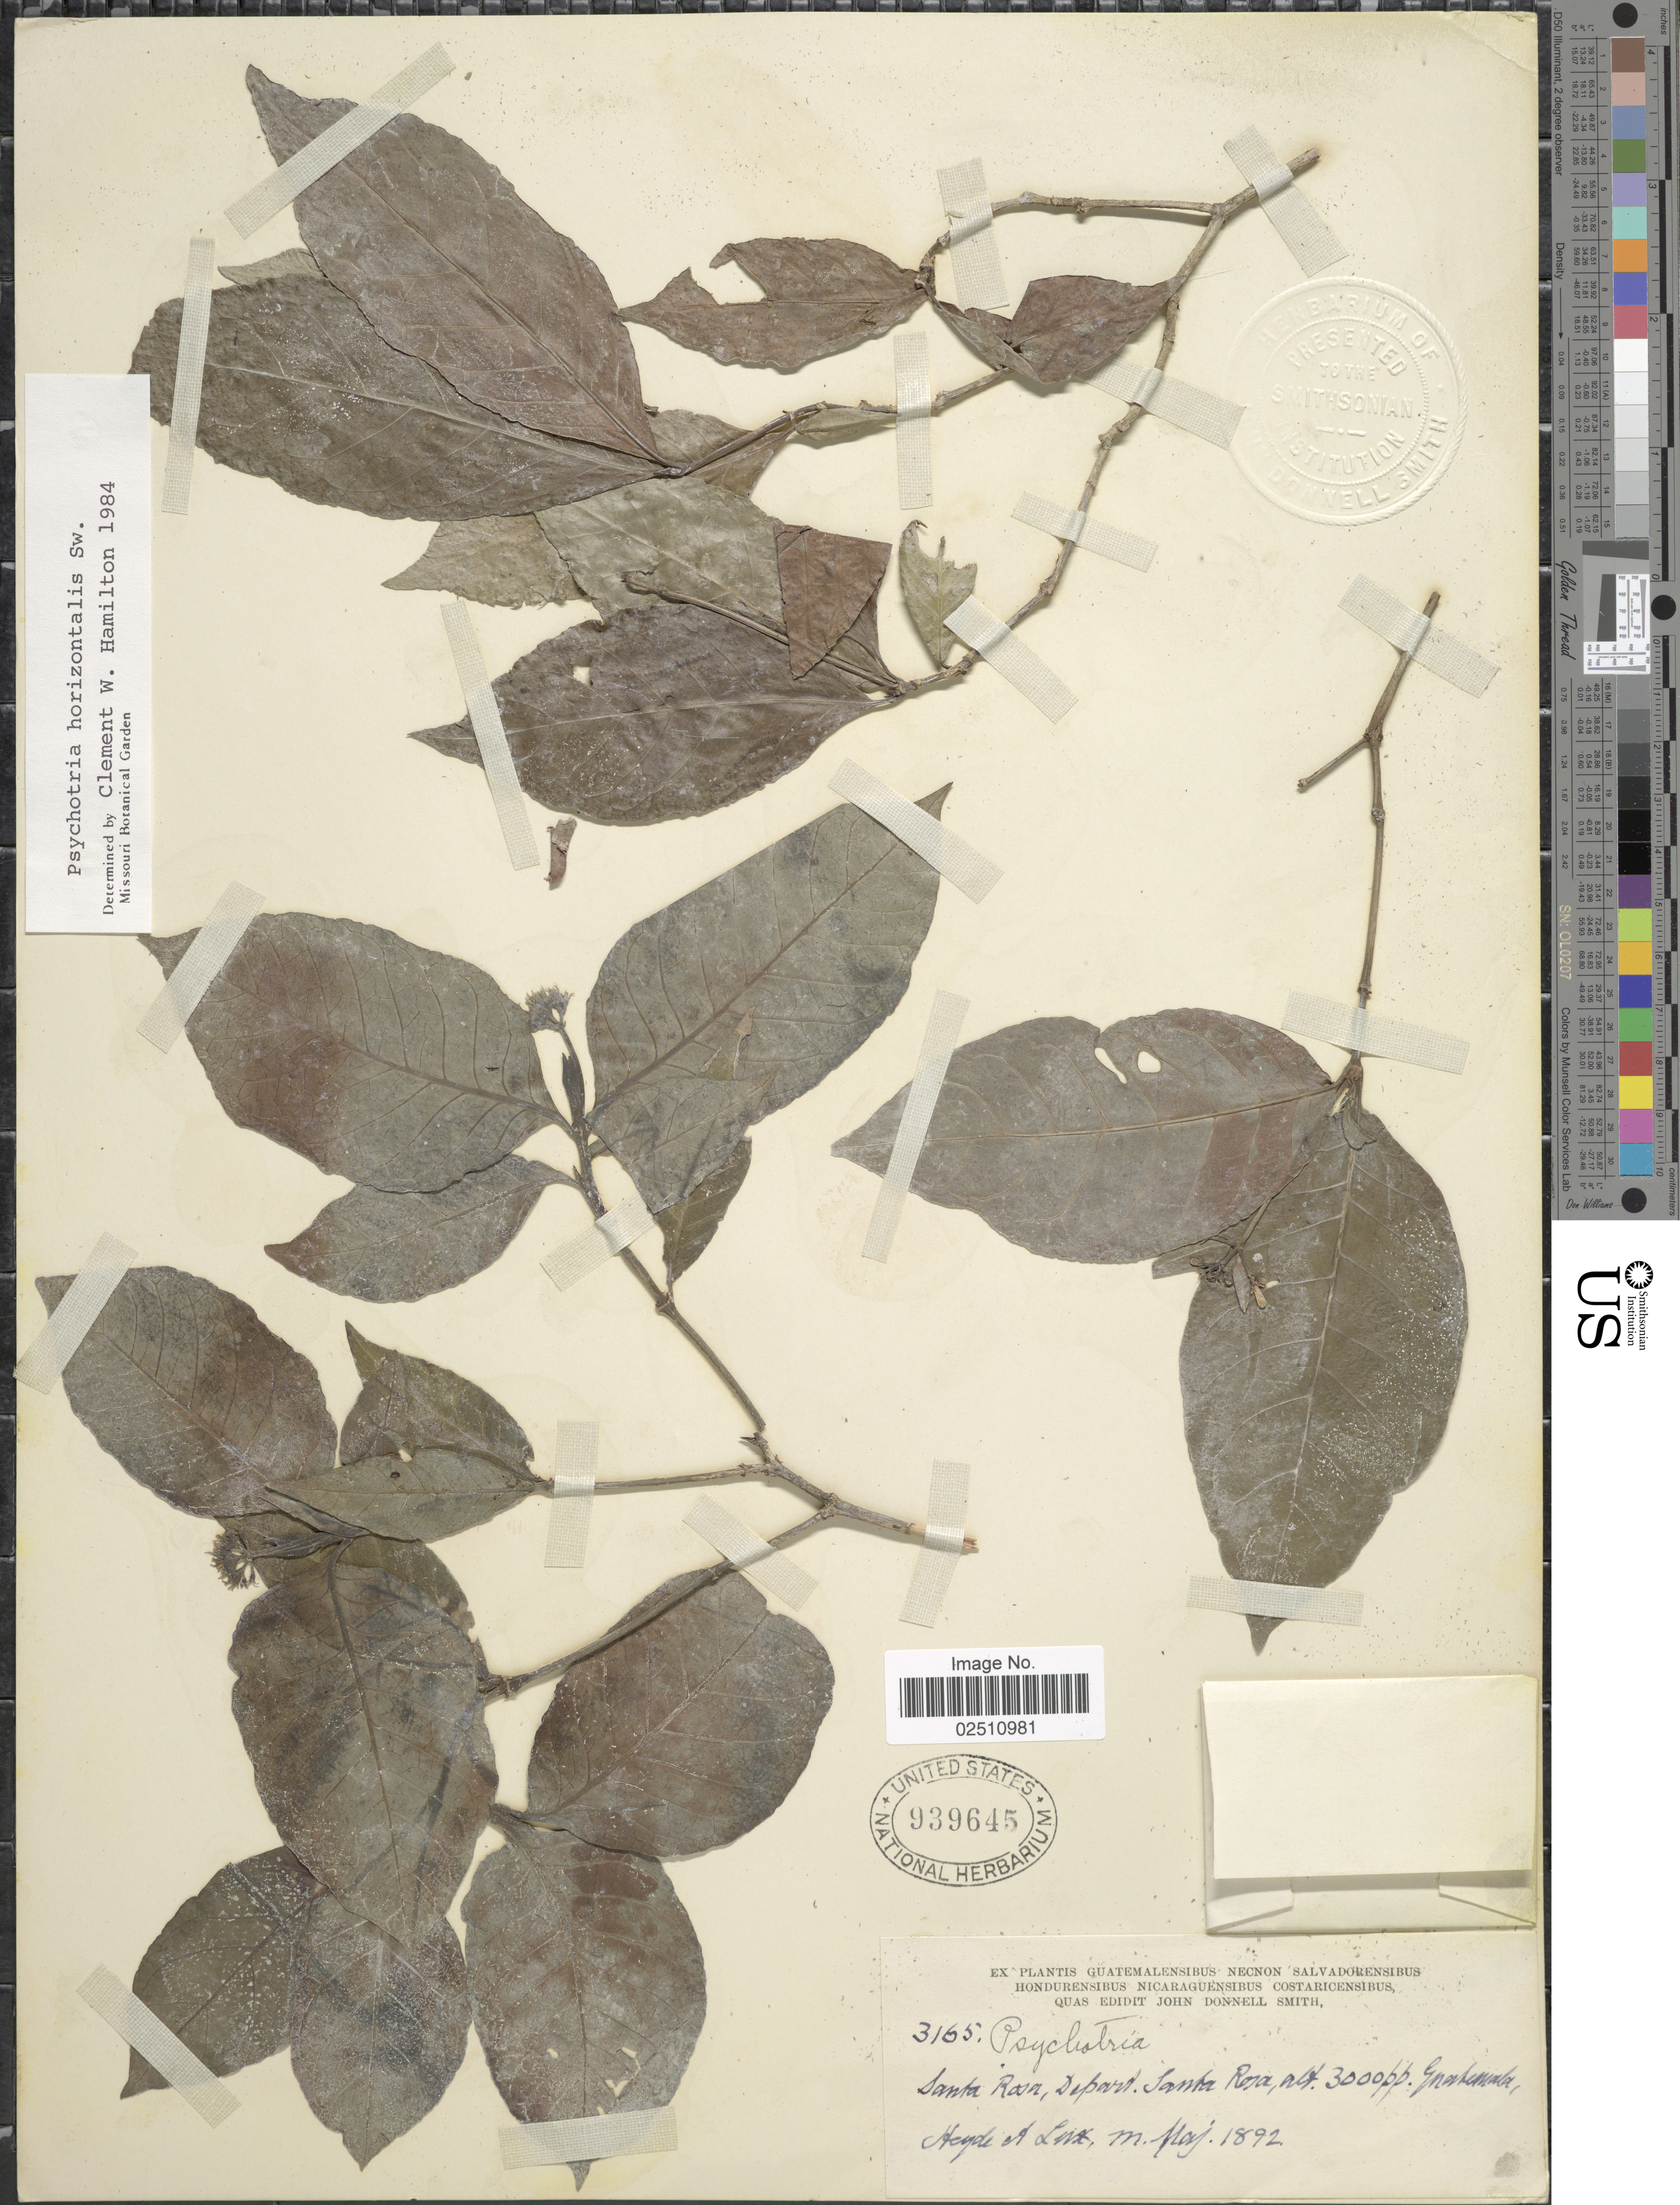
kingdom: Plantae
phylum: Tracheophyta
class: Magnoliopsida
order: Gentianales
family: Rubiaceae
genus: Psychotria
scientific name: Psychotria horizontalis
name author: Sw.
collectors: Heyde & Lux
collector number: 3165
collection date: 1892-05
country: Guatemala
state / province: Santa Rosa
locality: Santa Rosa, Depart. Santa Rosa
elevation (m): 914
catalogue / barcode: US 939645